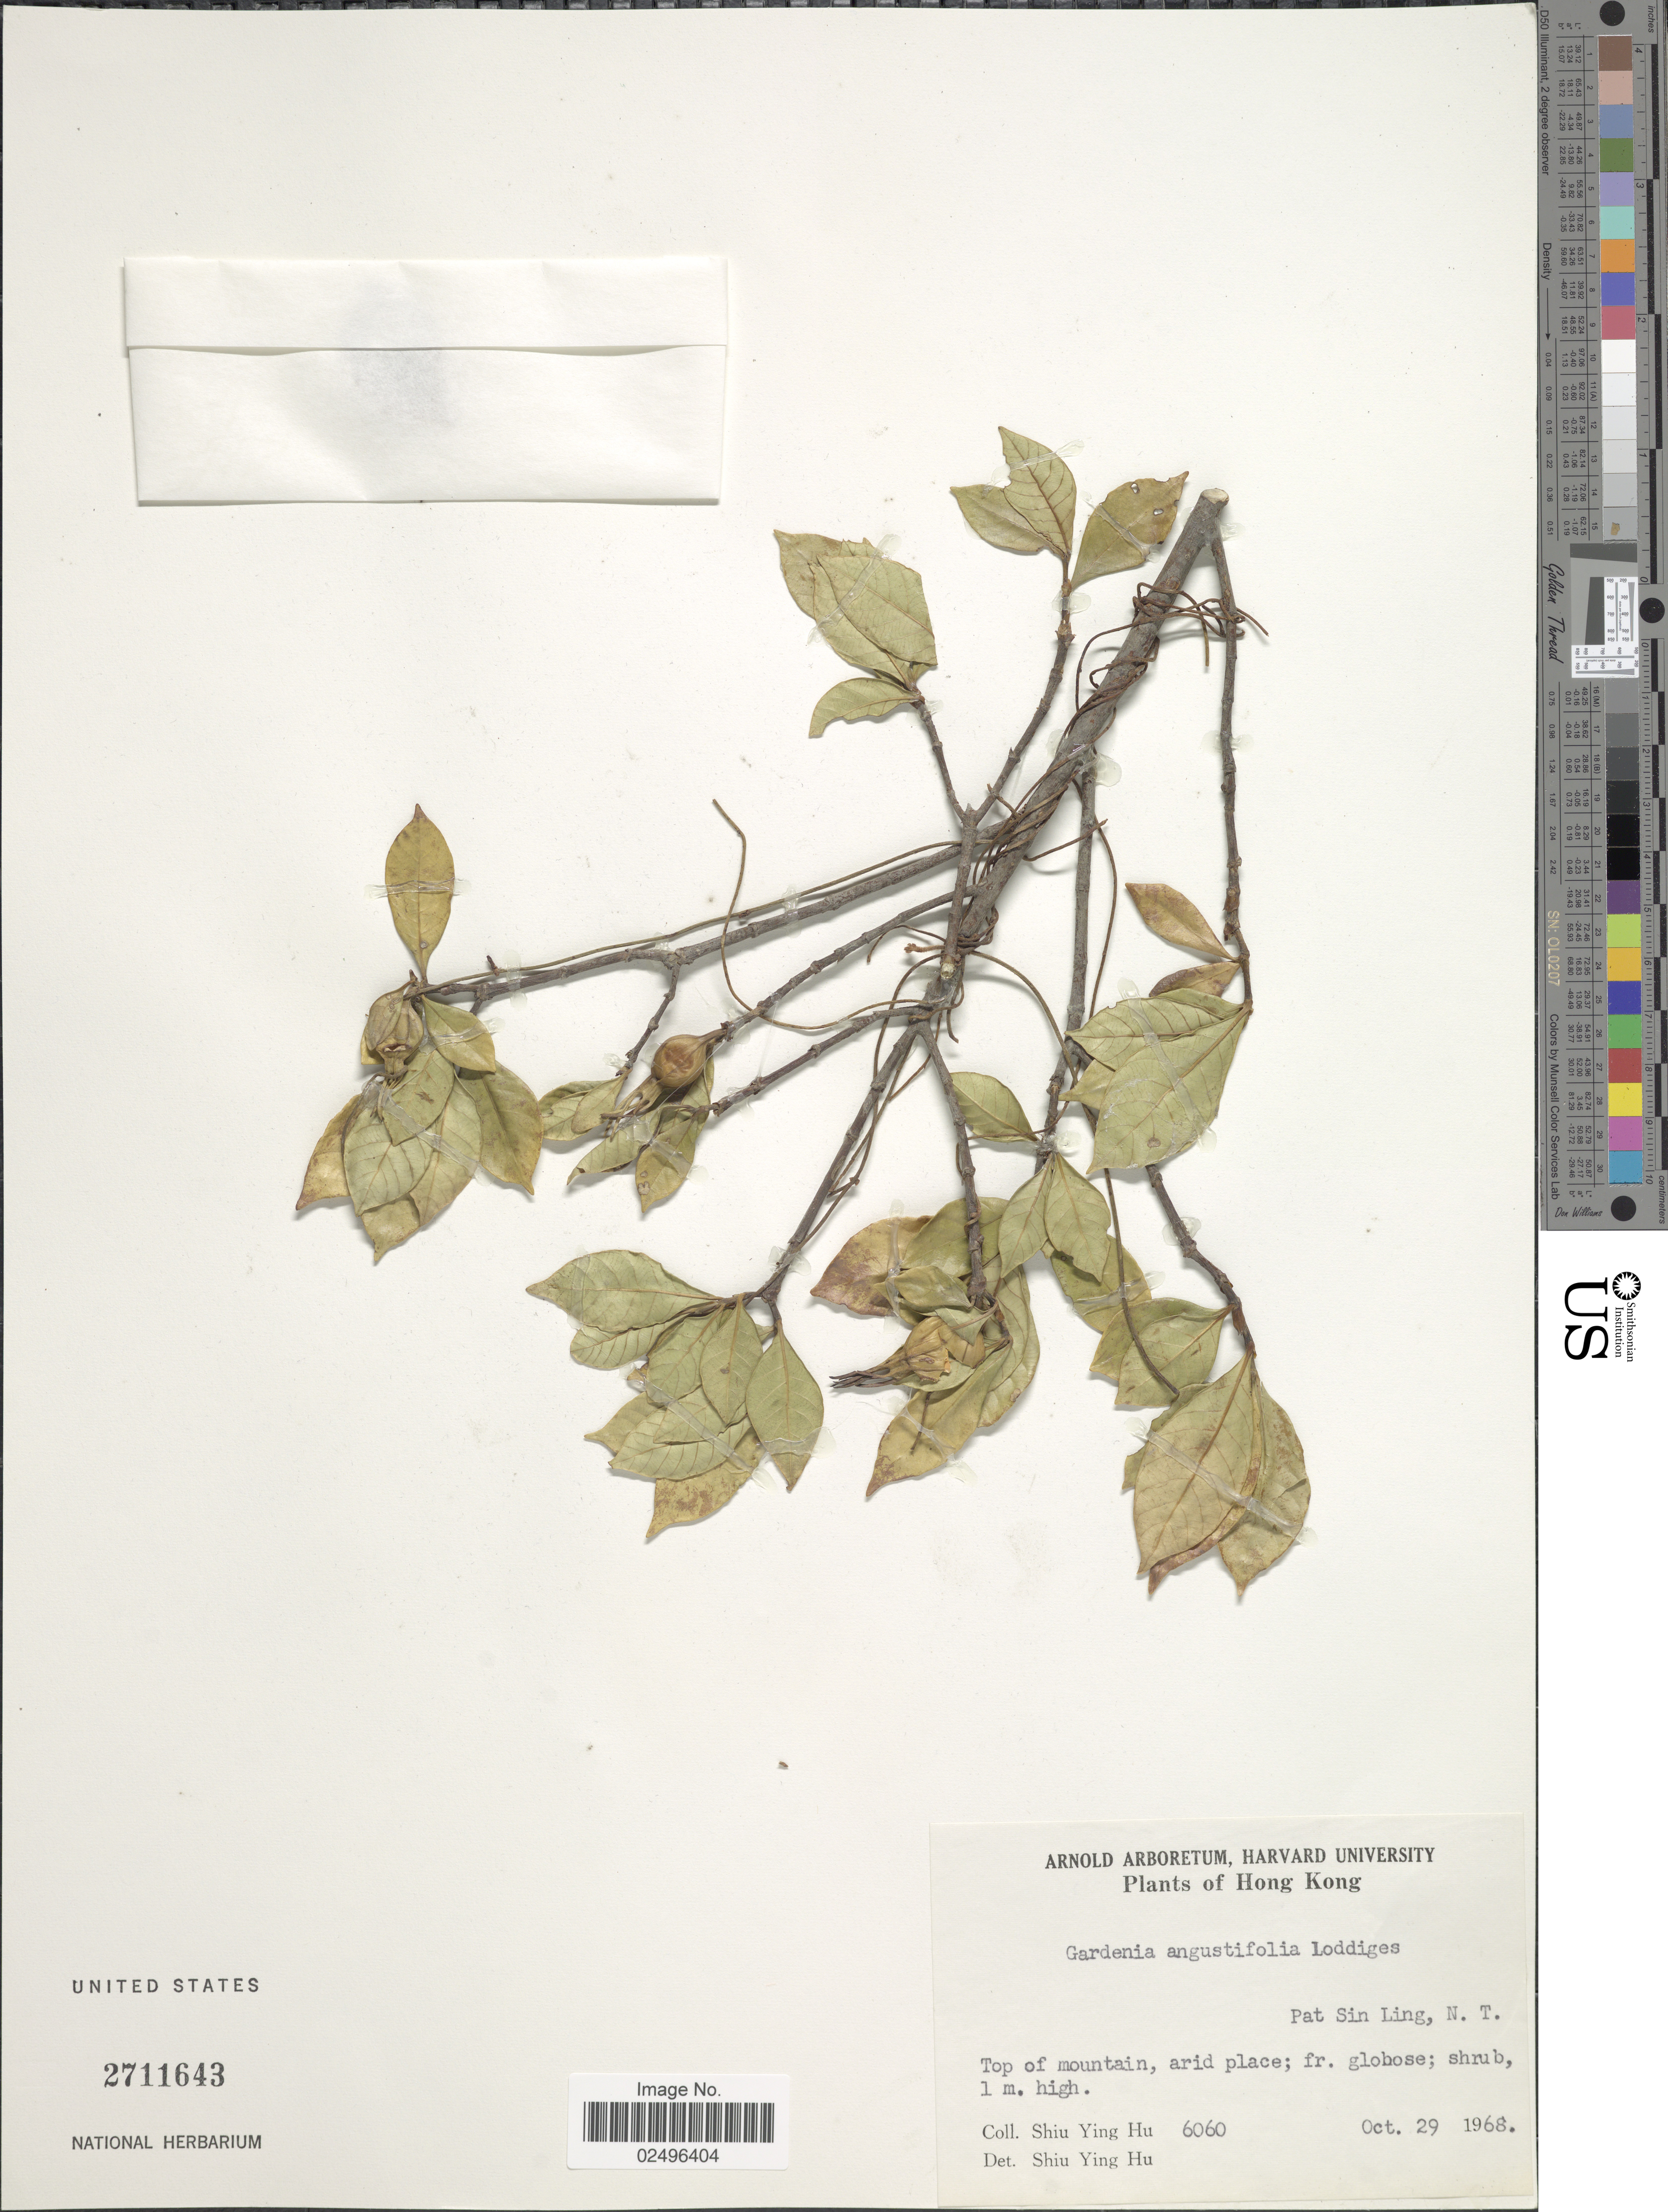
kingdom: Plantae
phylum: Tracheophyta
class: Magnoliopsida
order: Gentianales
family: Rubiaceae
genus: Gardenia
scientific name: Gardenia angustifolia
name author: Lodd.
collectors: S. Y. Hu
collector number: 6060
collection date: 1968-10-29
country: China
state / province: Hong Kong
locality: Hong Kong, Pat Sin Ling, N.T.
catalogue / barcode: US 2711643